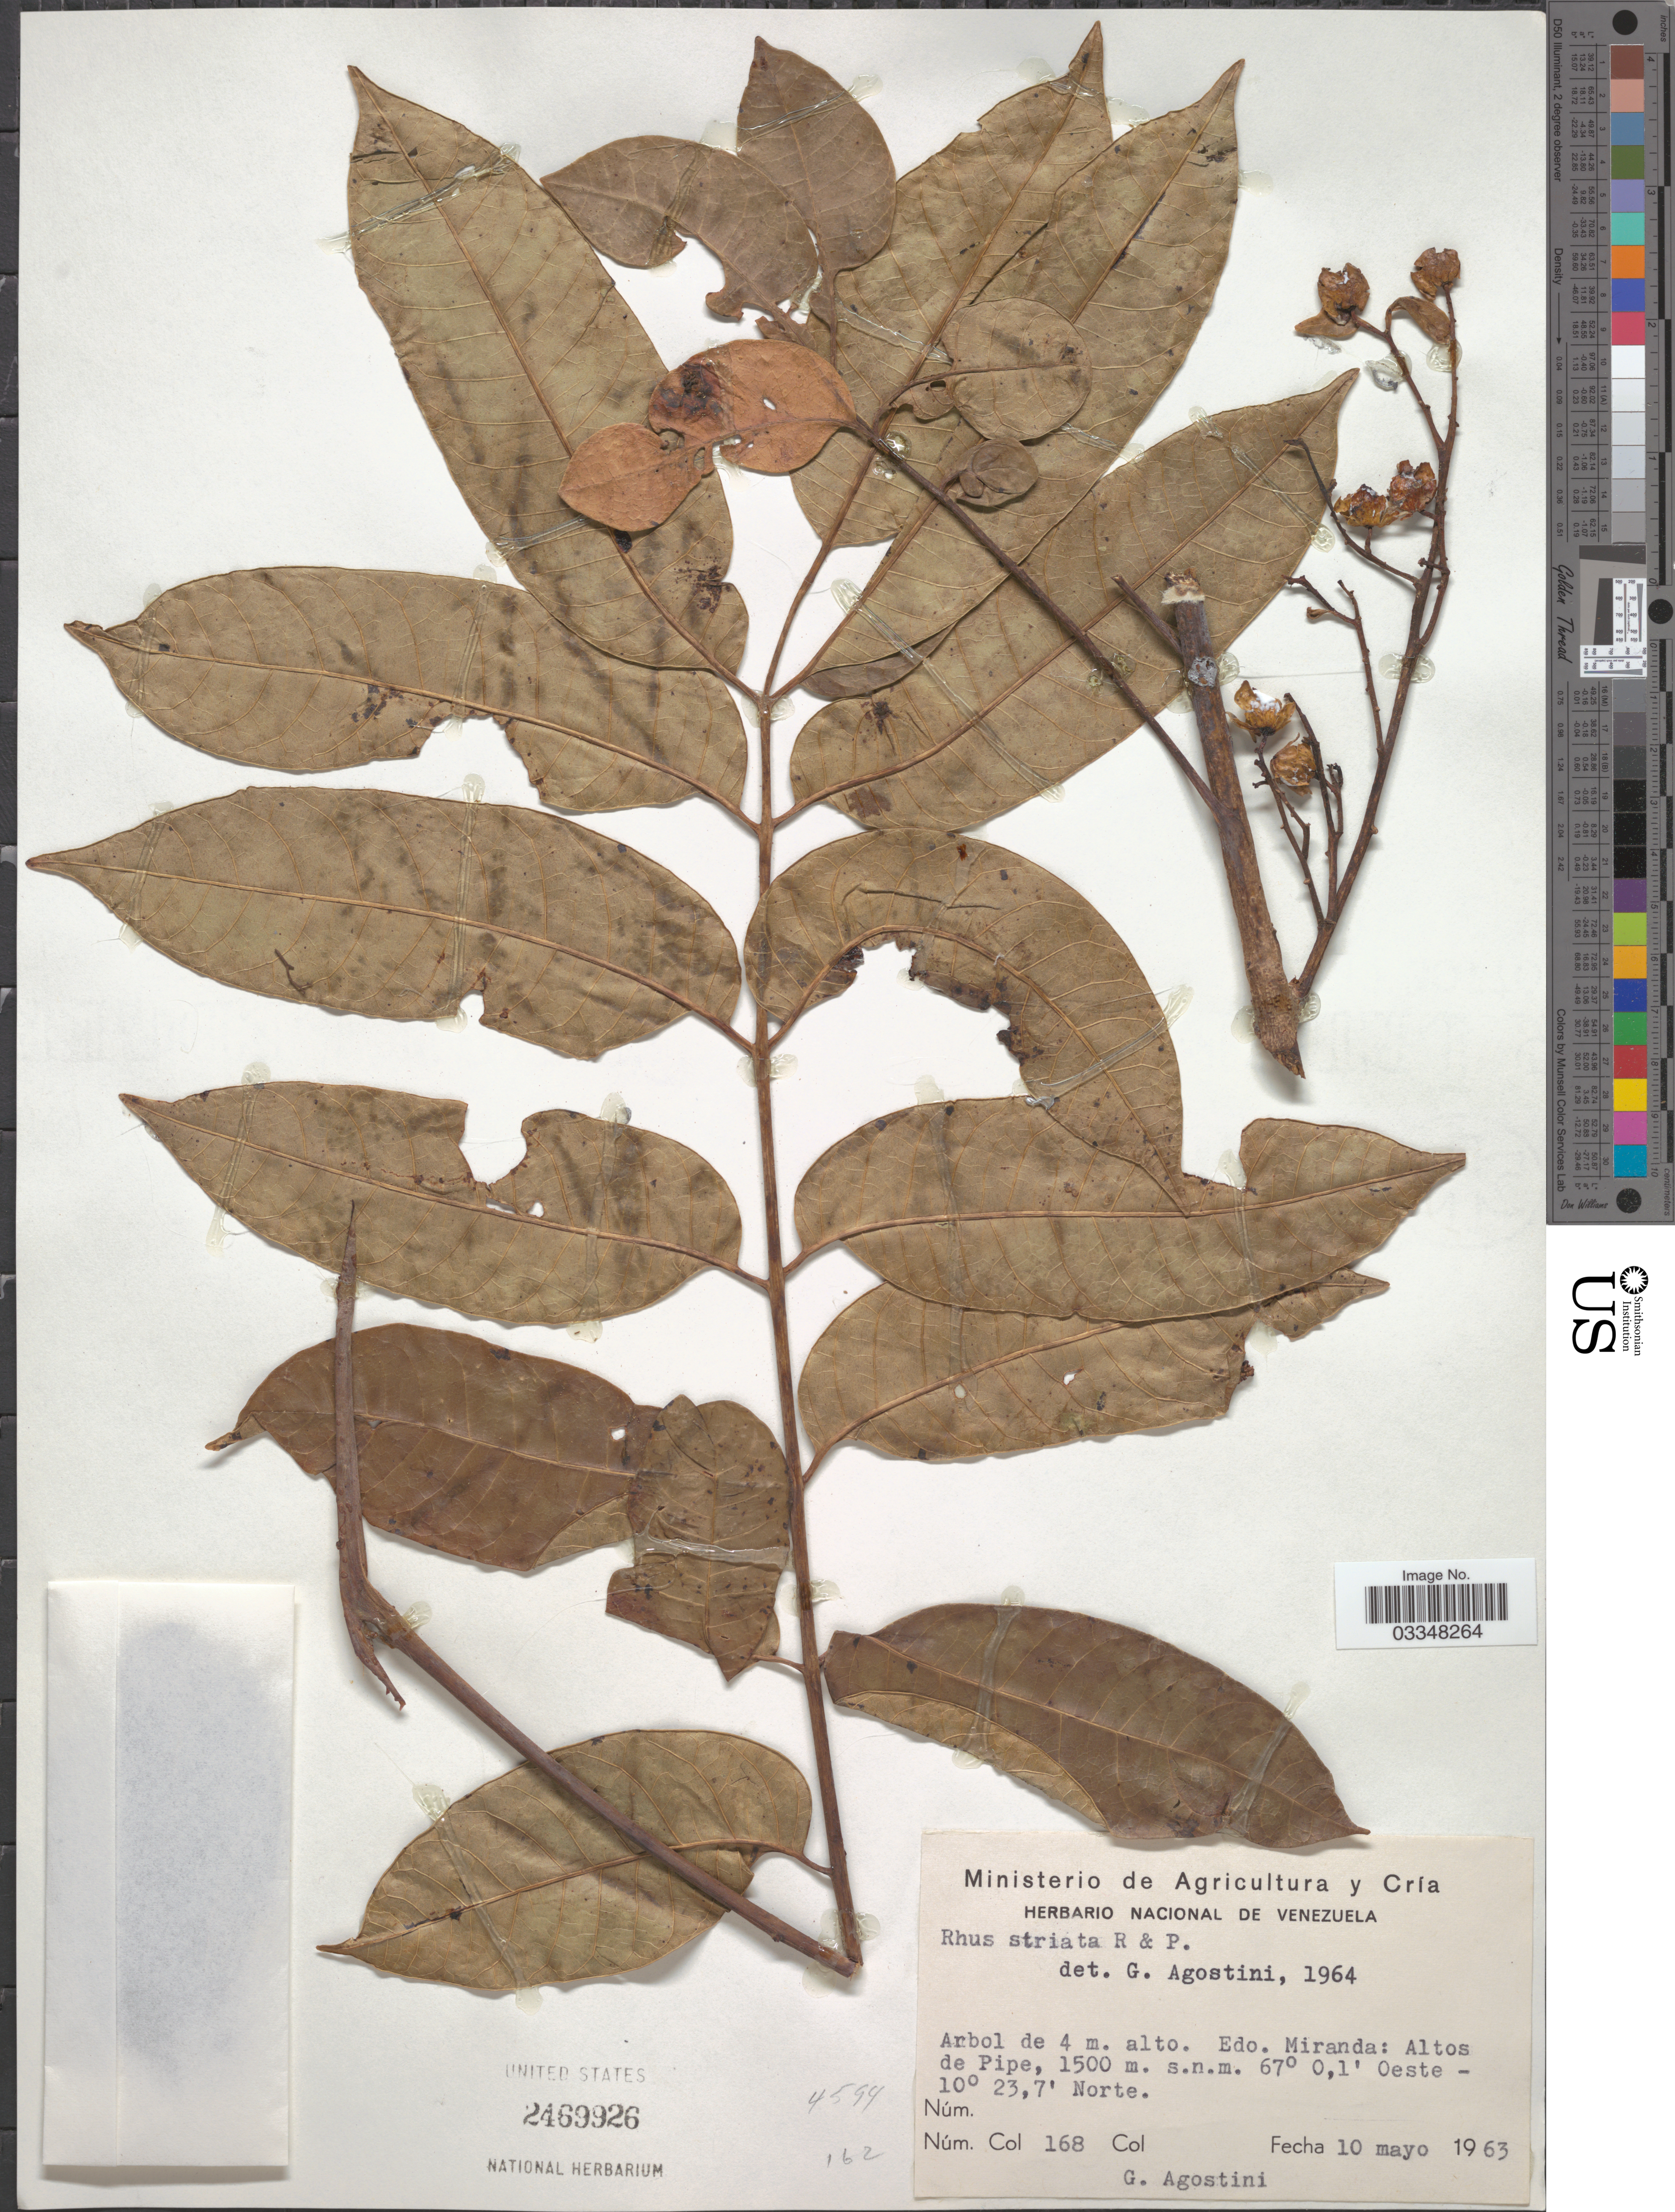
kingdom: Plantae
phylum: Tracheophyta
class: Magnoliopsida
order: Sapindales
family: Anacardiaceae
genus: Toxicodendron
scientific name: Toxicodendron striatum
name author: (Ruiz & Pav.) Kuntze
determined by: Mitchell, John D.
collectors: G. Agostini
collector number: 168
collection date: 1963-05-10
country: Venezuela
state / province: Miranda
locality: Altos de Pipe.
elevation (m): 1500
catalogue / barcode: US 2469926